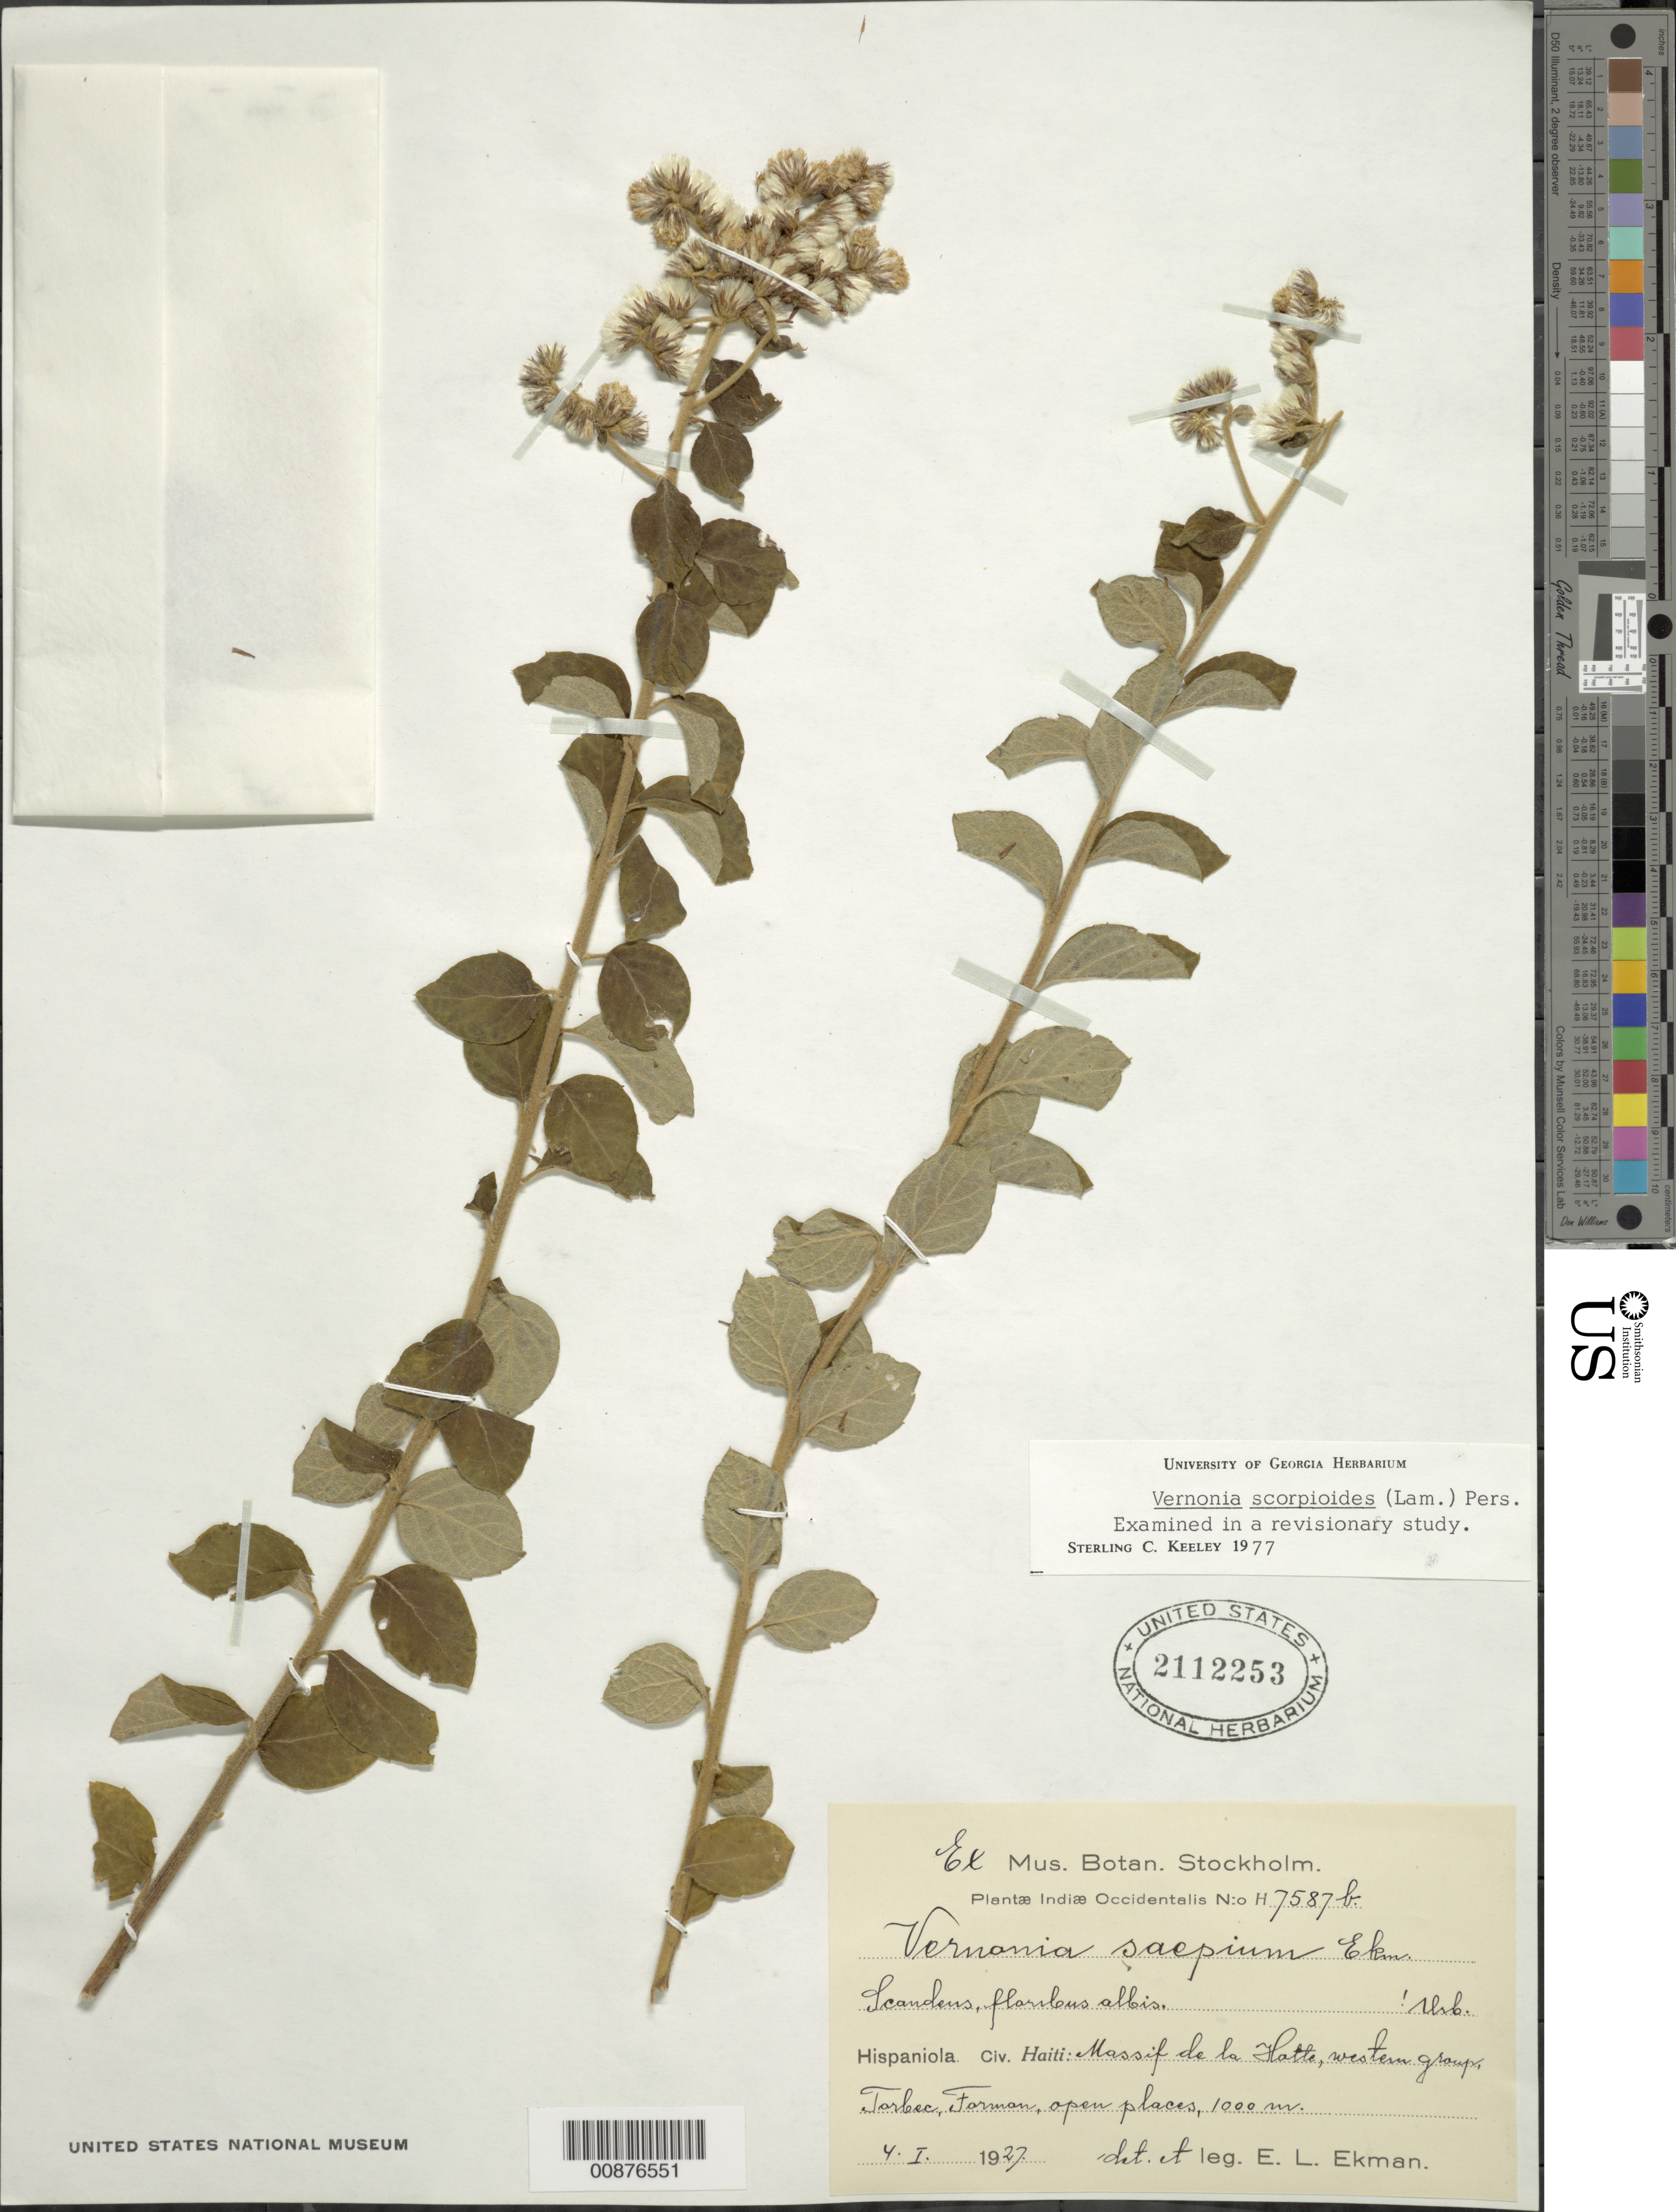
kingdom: Plantae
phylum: Tracheophyta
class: Magnoliopsida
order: Asterales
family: Asteraceae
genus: Cyrtocymura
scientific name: Cyrtocymura saepia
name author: (Ekman) H. Rob.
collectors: E. L. Ekman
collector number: H 7587 b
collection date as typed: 08 Jan 1927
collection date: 1927-01-08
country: Haiti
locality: Massif de la Hotte, western group, Tarbec, Forman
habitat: Open places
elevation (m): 1000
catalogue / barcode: US 2112253